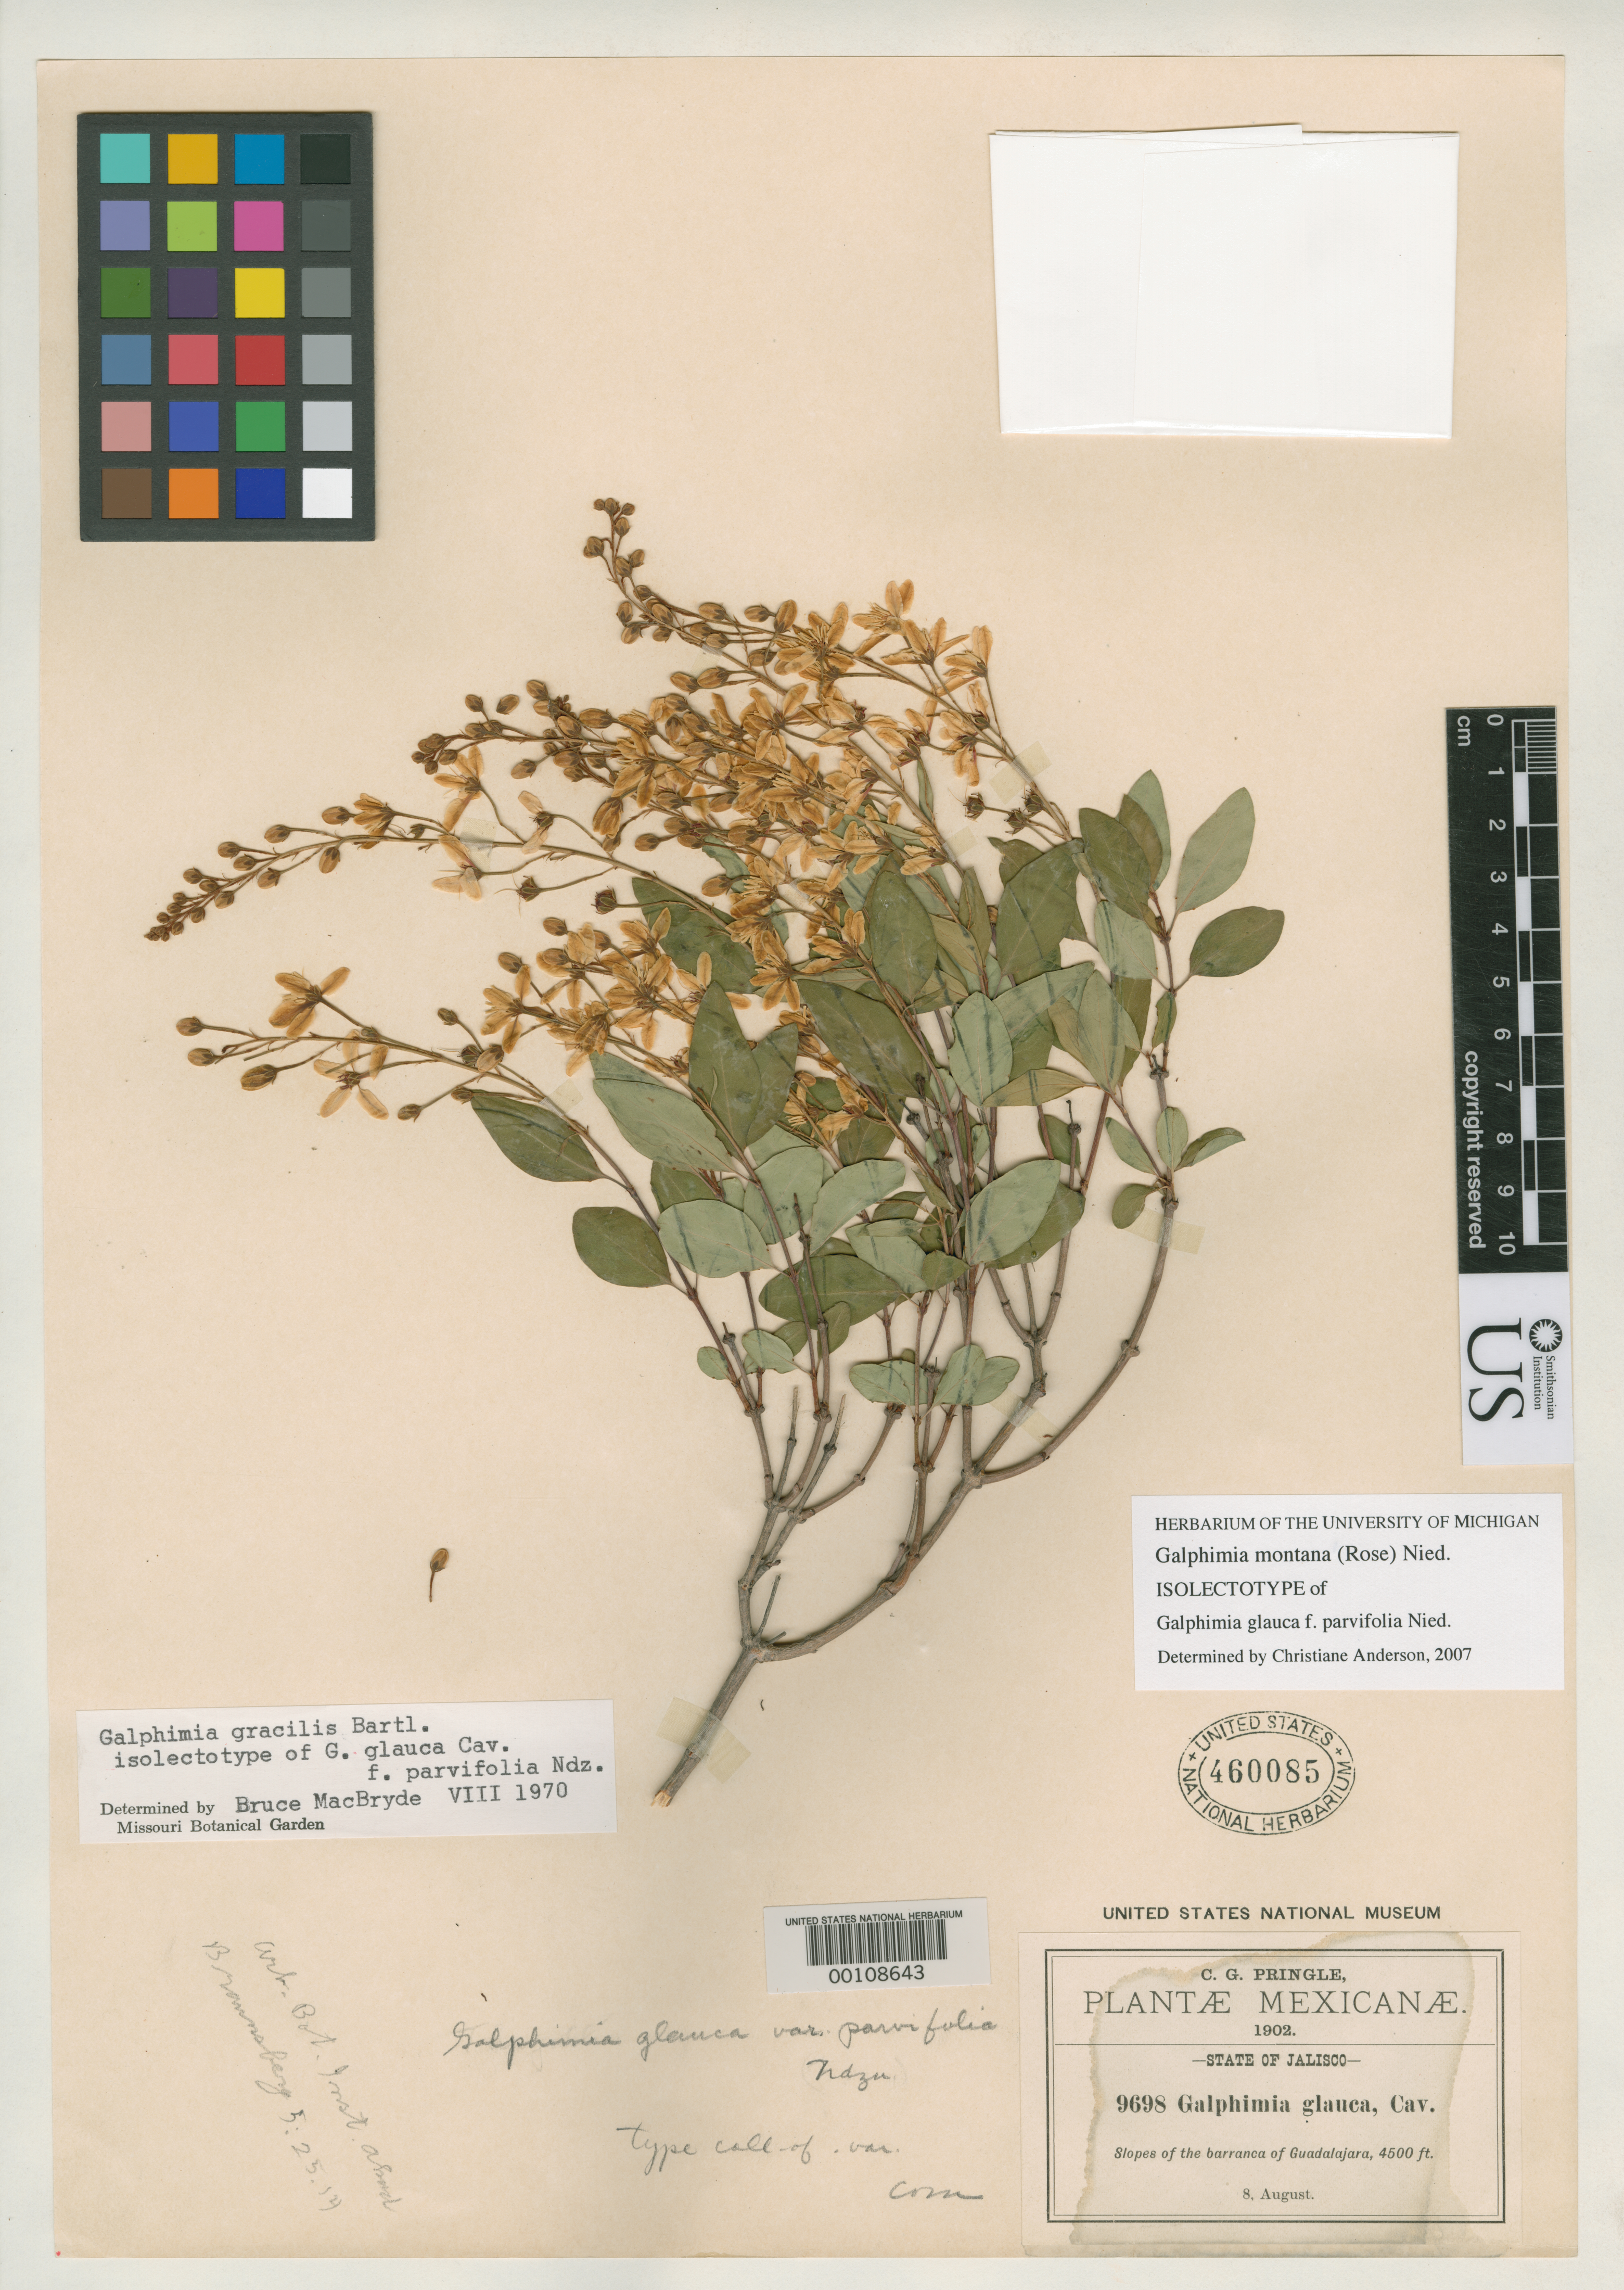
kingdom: Plantae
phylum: Tracheophyta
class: Magnoliopsida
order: Malpighiales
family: Malpighiaceae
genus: Galphimia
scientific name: Galphimia glauca f. parvifolia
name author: Nied.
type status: Isolectotype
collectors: C. G. Pringle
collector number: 9698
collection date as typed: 08 Aug 1902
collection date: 1902-08-08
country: Mexico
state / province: Jalisco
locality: Slopes of Barranca of Guadalajara.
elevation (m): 1372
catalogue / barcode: US 460085